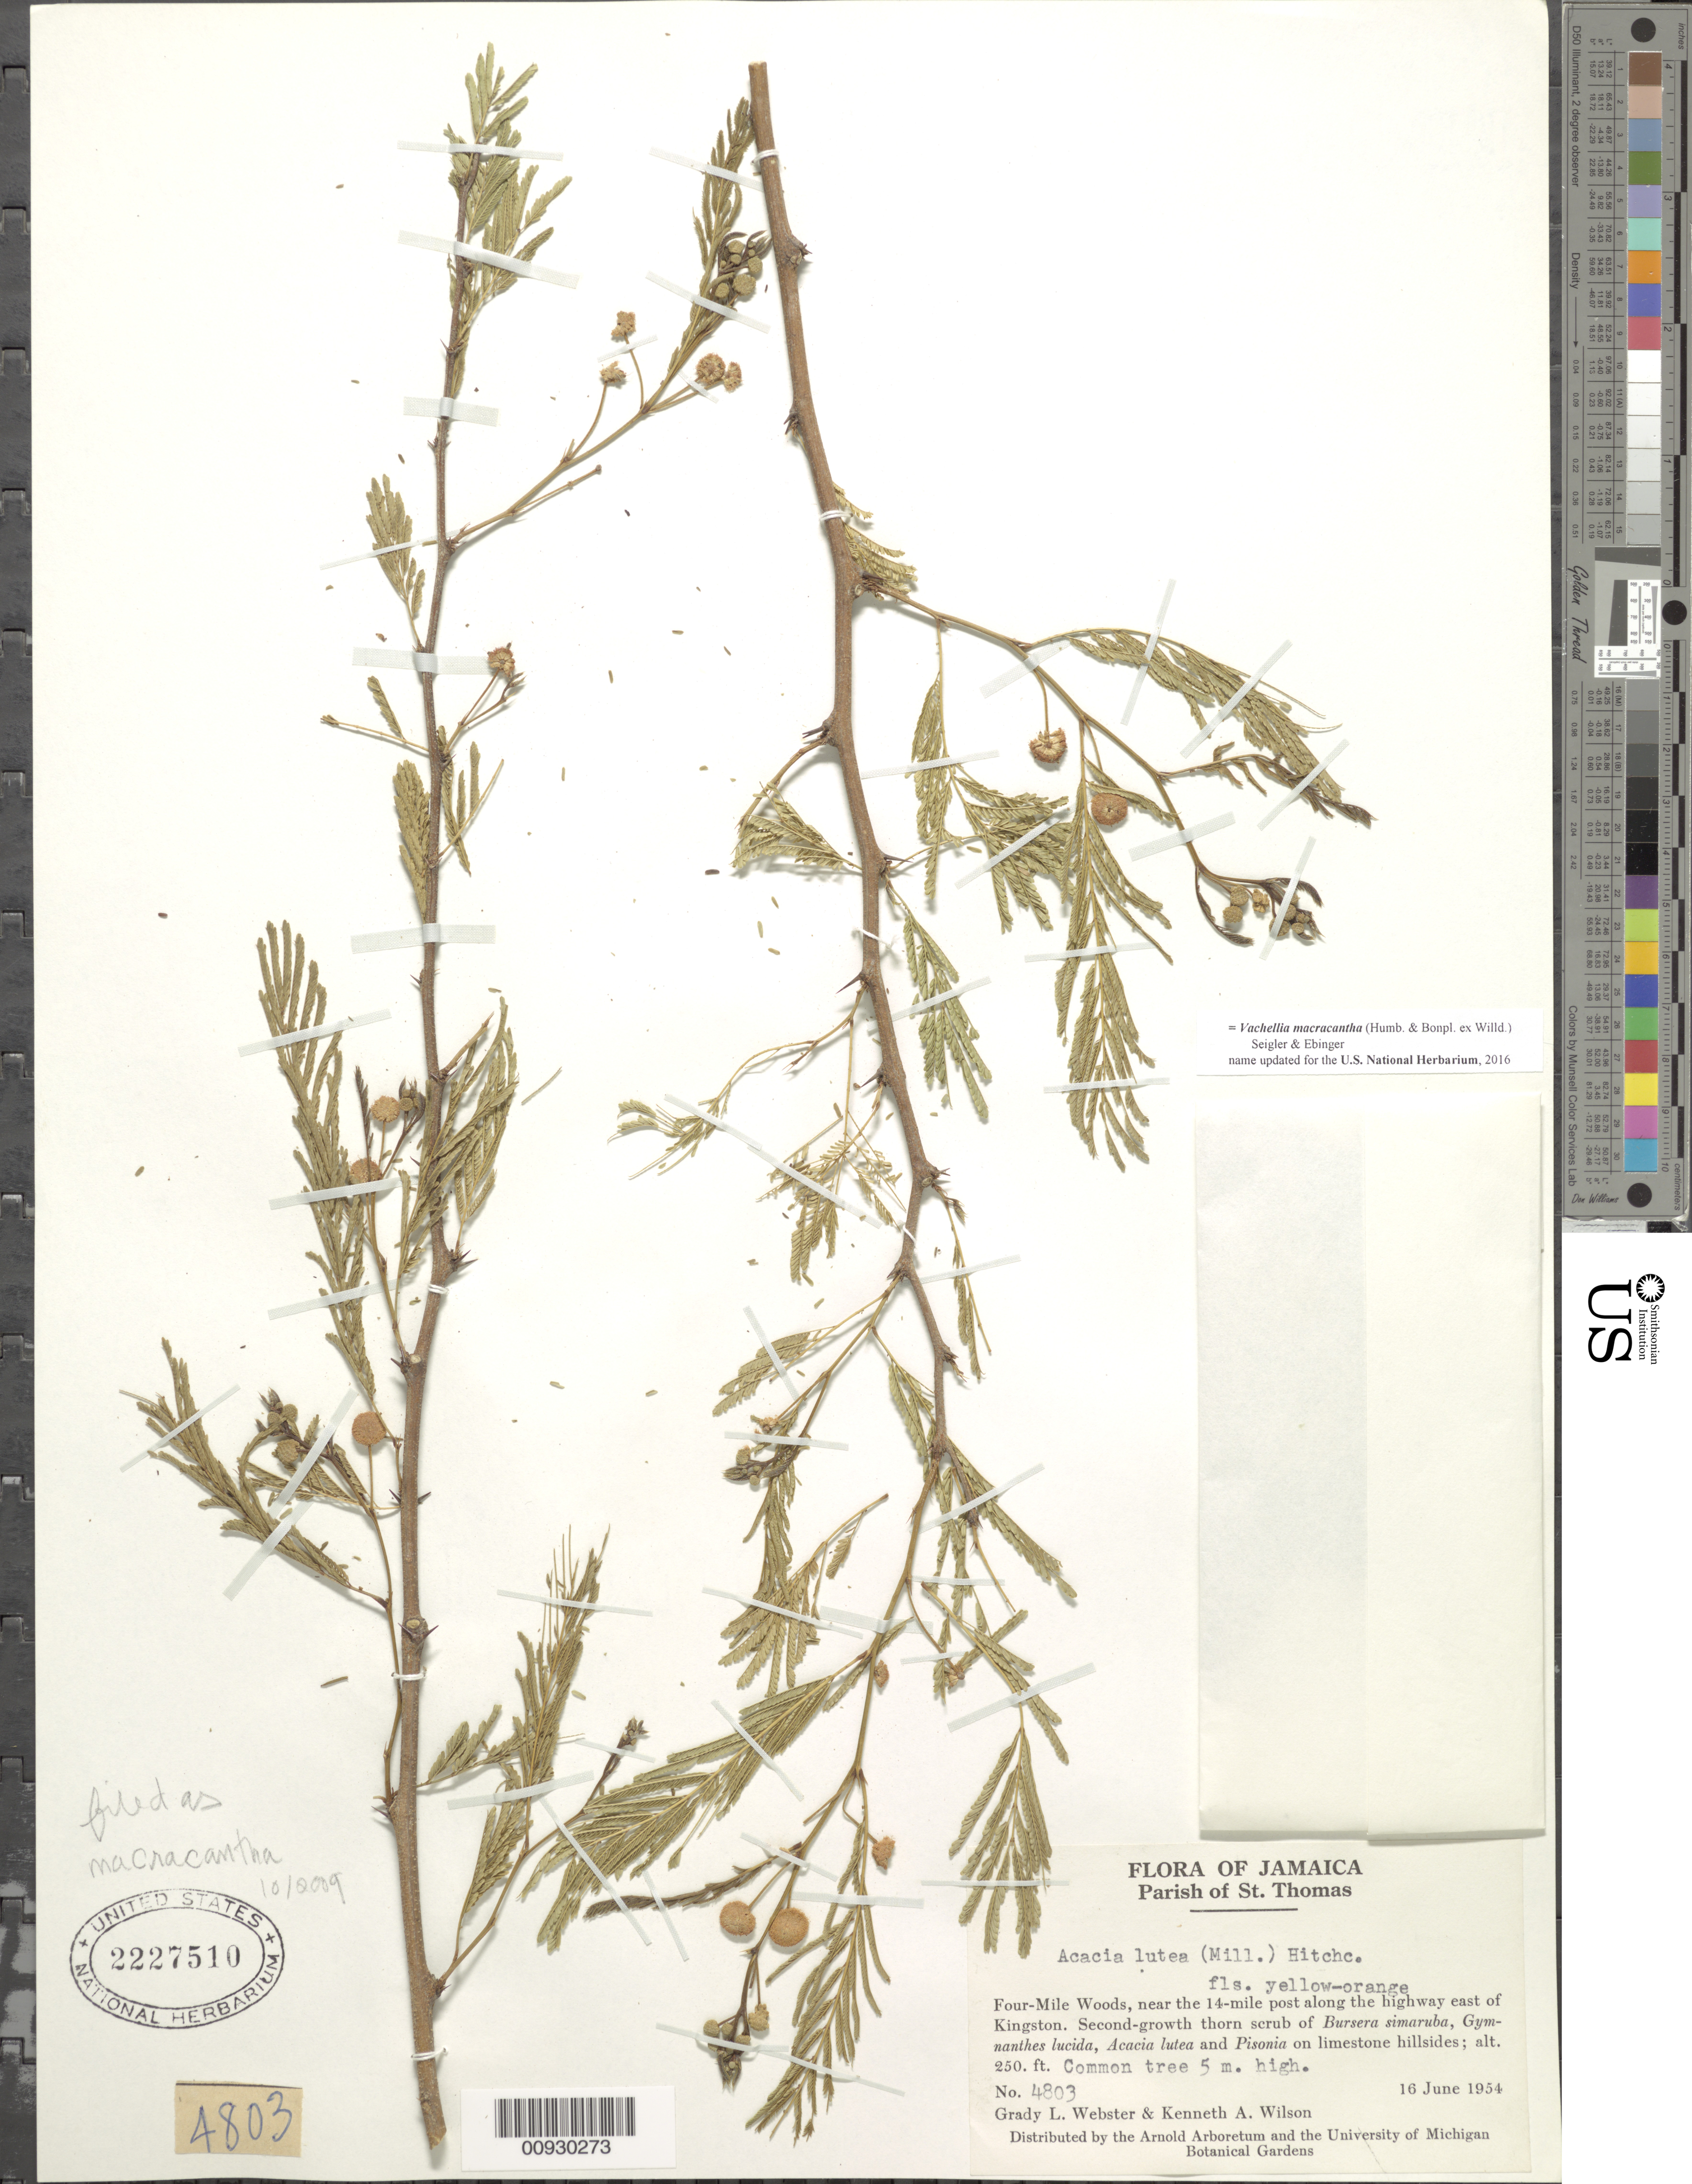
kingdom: Plantae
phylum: Tracheophyta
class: Magnoliopsida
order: Fabales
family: Fabaceae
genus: Vachellia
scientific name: Vachellia macracantha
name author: (Humb. & Bonpl. ex Willd.) Seigler & Ebinger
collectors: G. L. Webster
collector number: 4803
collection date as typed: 16 Jun 1954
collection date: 1954-06-16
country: Jamaica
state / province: Saint Thomas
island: Jamaica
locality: Four-Mile Woods, near the 14-mile post along the highway east of Kingston.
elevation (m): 76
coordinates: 0 N, 0 E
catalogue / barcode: US 2227510